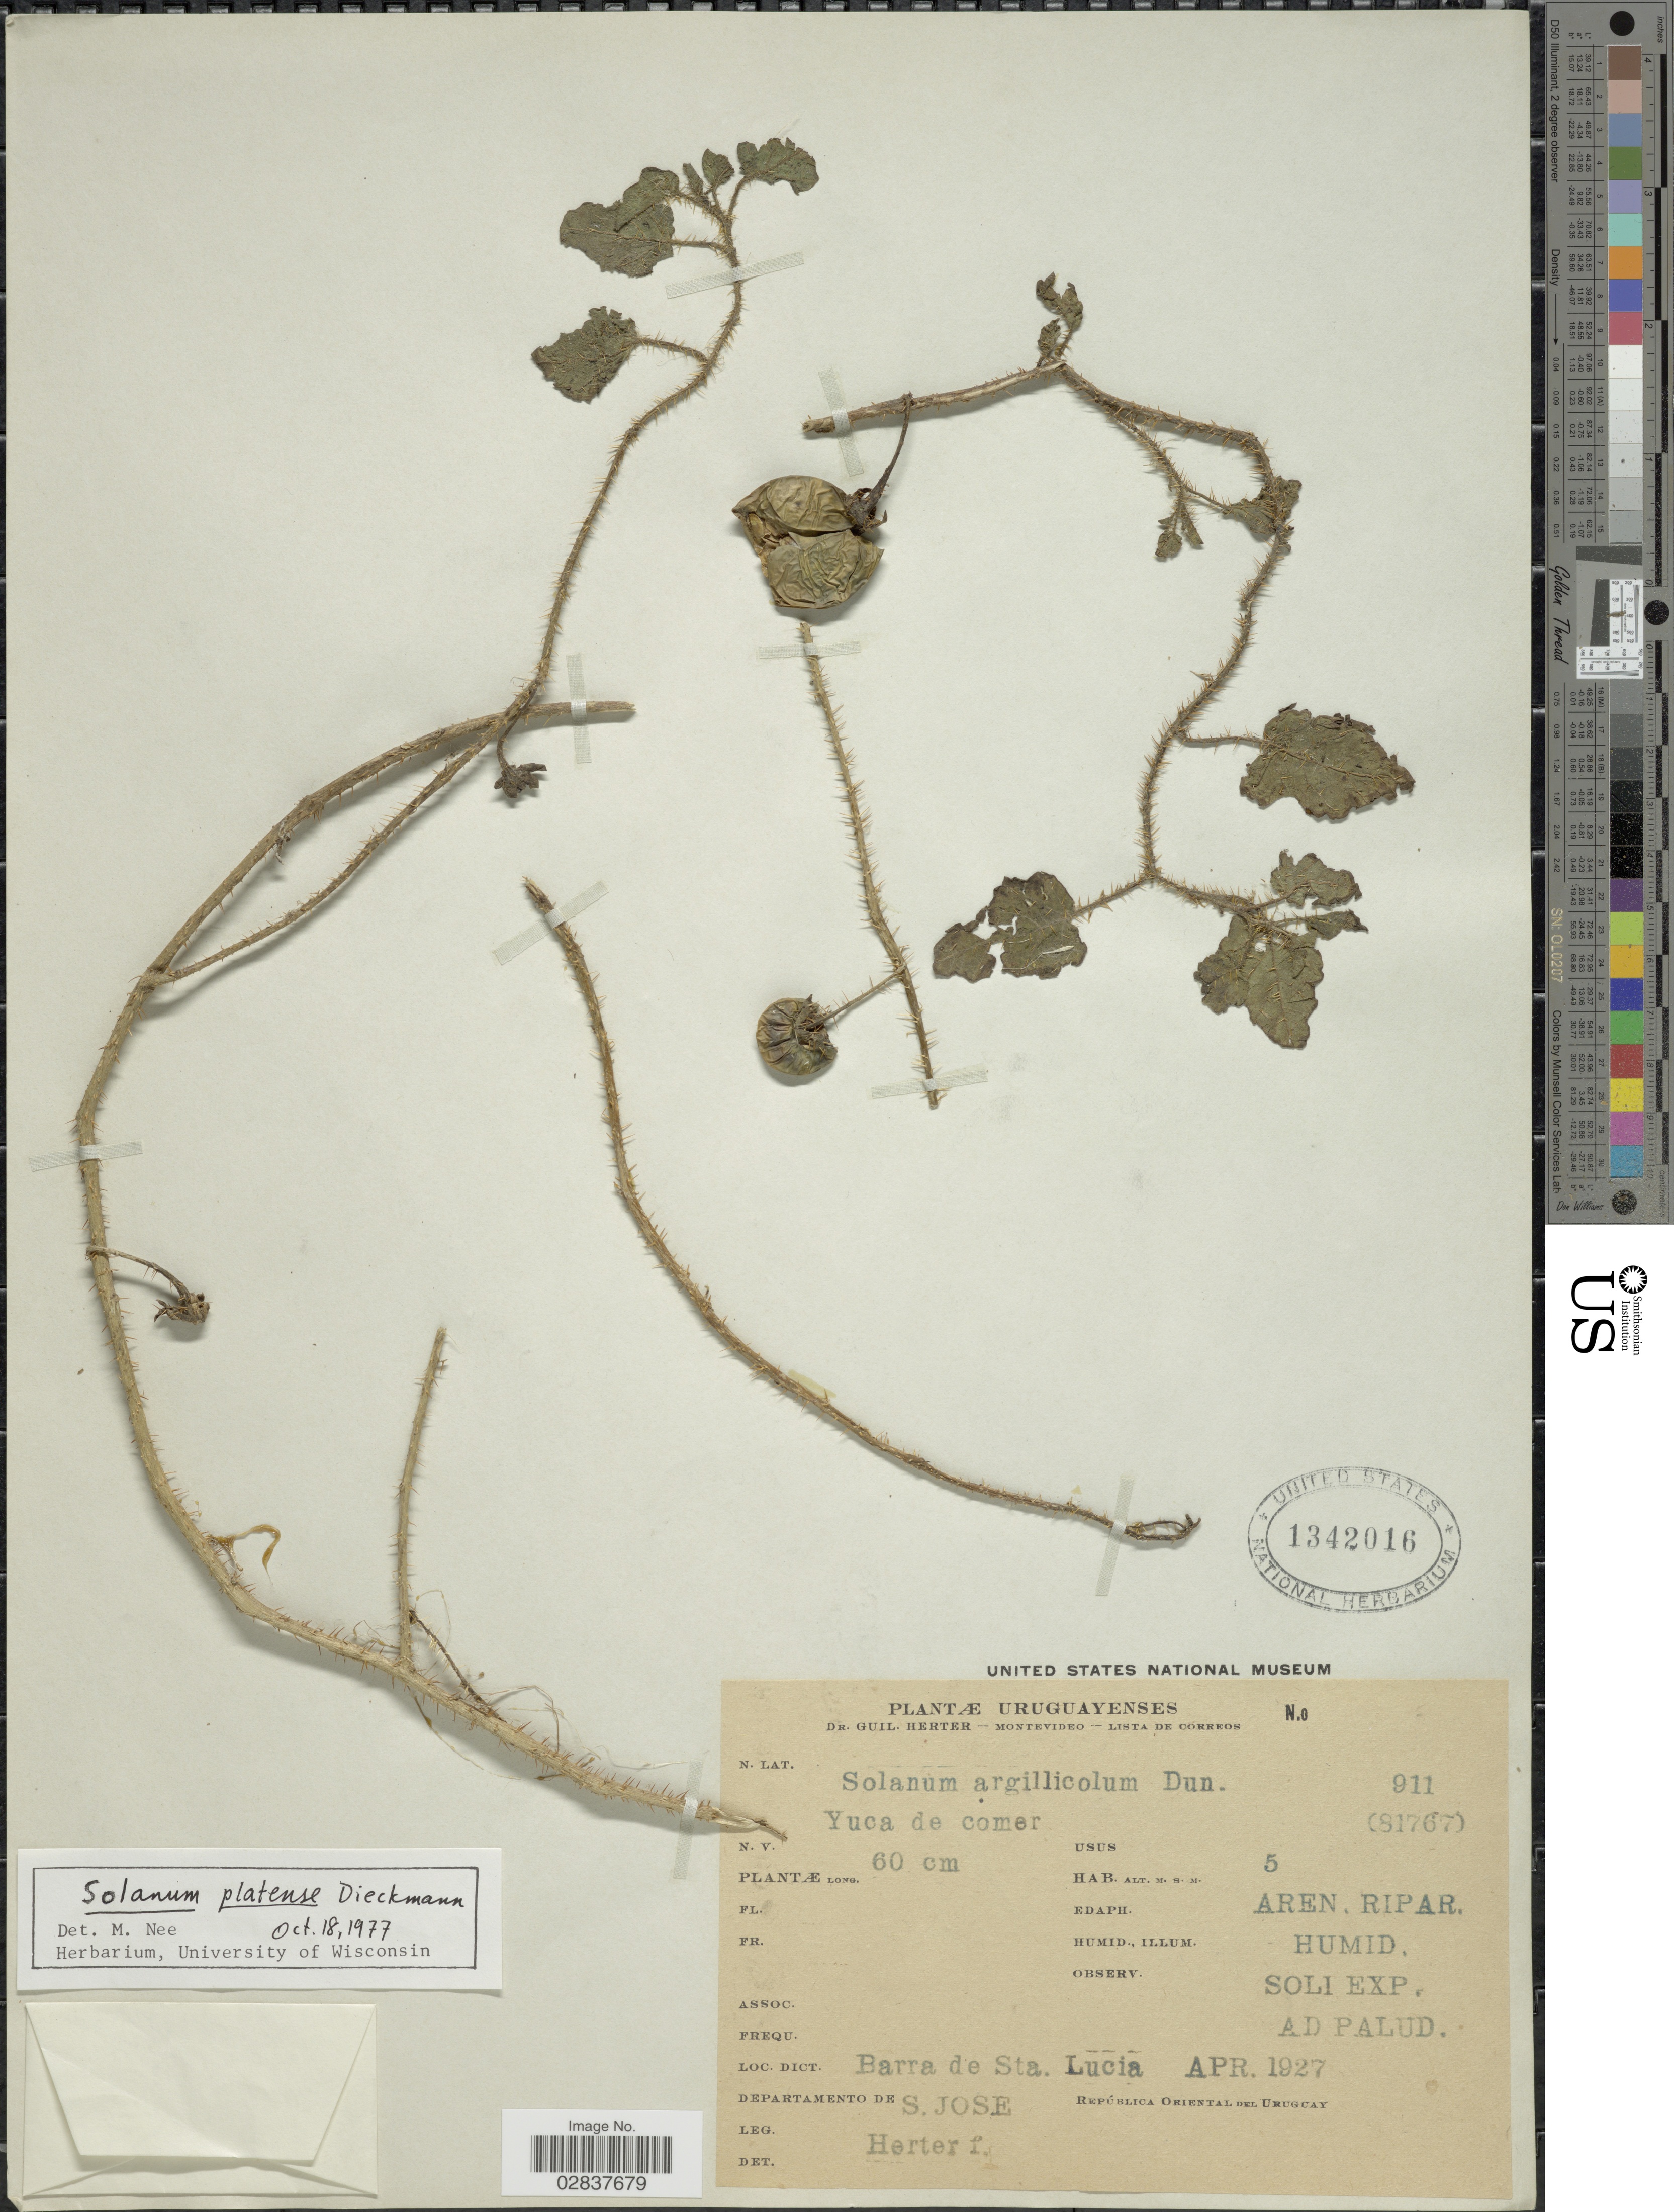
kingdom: Plantae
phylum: Tracheophyta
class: Magnoliopsida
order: Solanales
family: Solanaceae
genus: Solanum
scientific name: Solanum platense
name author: Dieckman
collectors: G. Herter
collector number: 911?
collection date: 1927-04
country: Uruguay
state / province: San Jose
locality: Barra de Sta. Lucia. Departamento de S. Jose. República Oriental del Uruguay.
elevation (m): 5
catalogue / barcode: US 1342016